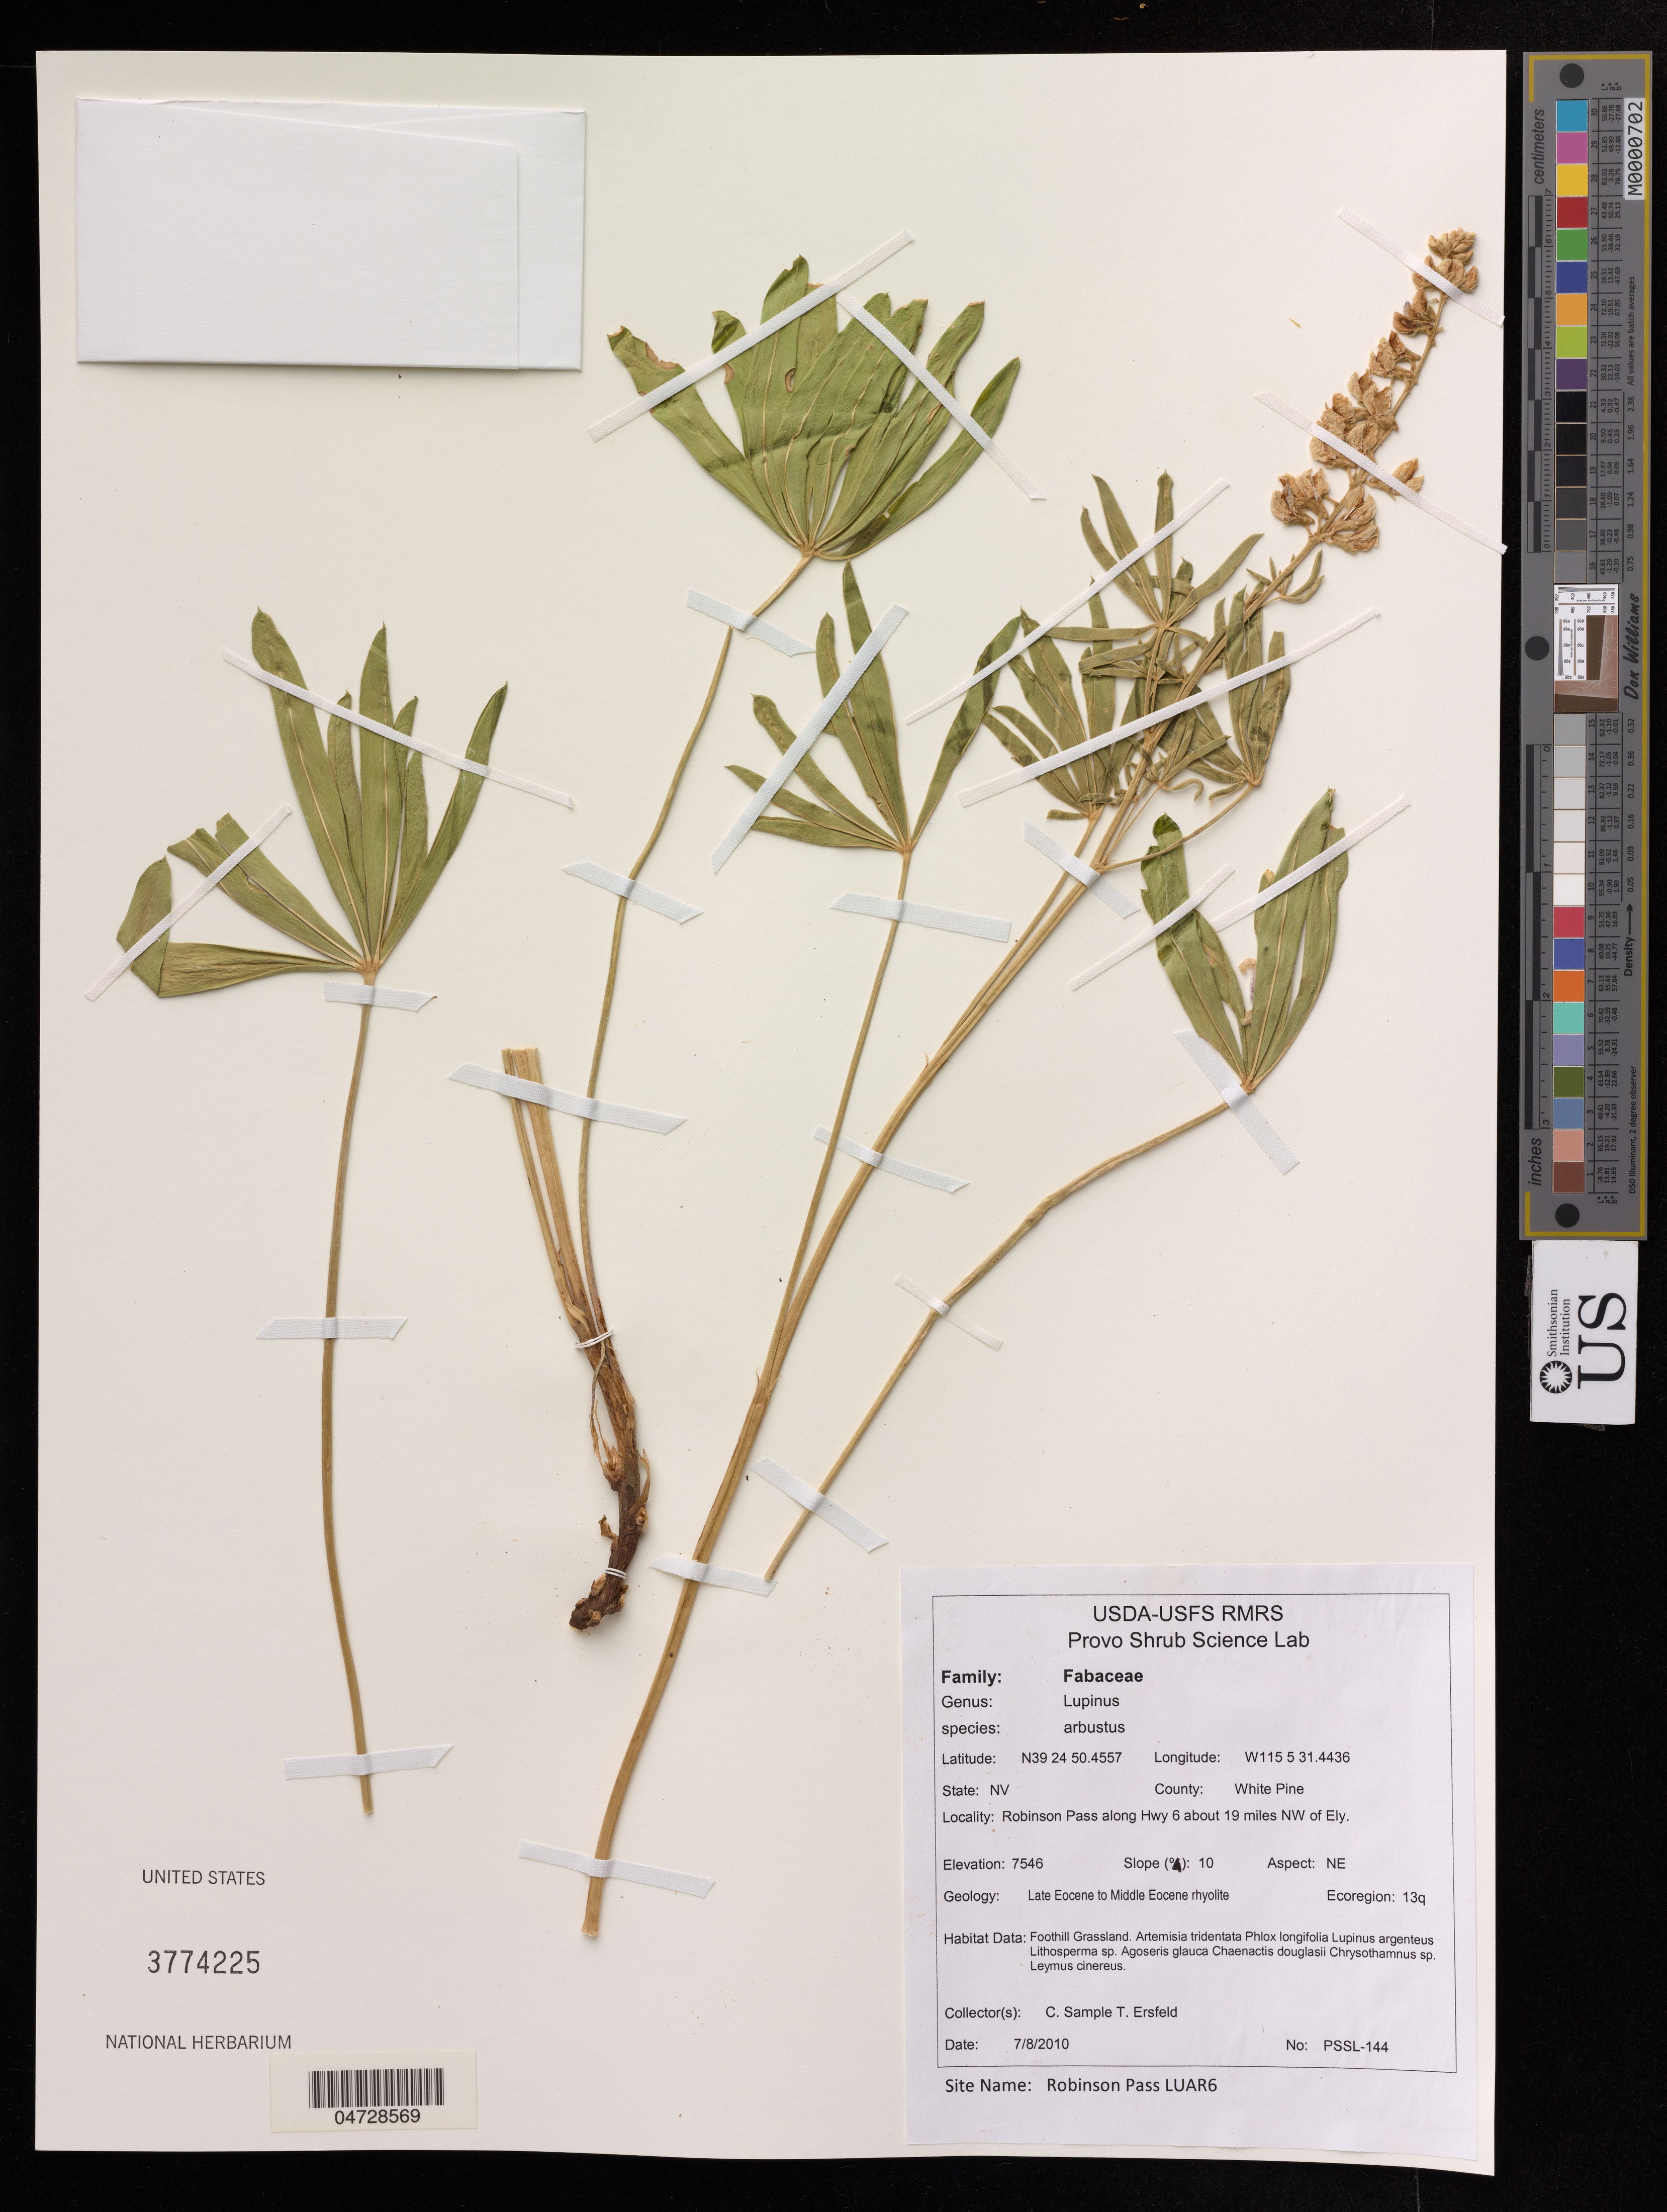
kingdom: Plantae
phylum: Tracheophyta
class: Magnoliopsida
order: Fabales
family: Fabaceae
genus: Lupinus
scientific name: Lupinus arbustus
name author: Lindl.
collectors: C. Sample & T. Ersfeld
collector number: PSSL/144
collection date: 2010-08-07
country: United States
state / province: Nevada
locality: White Pine, Robinson Passo along Hwy 6 about 19 miles NW of Ely.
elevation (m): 2300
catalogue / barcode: US 3774225